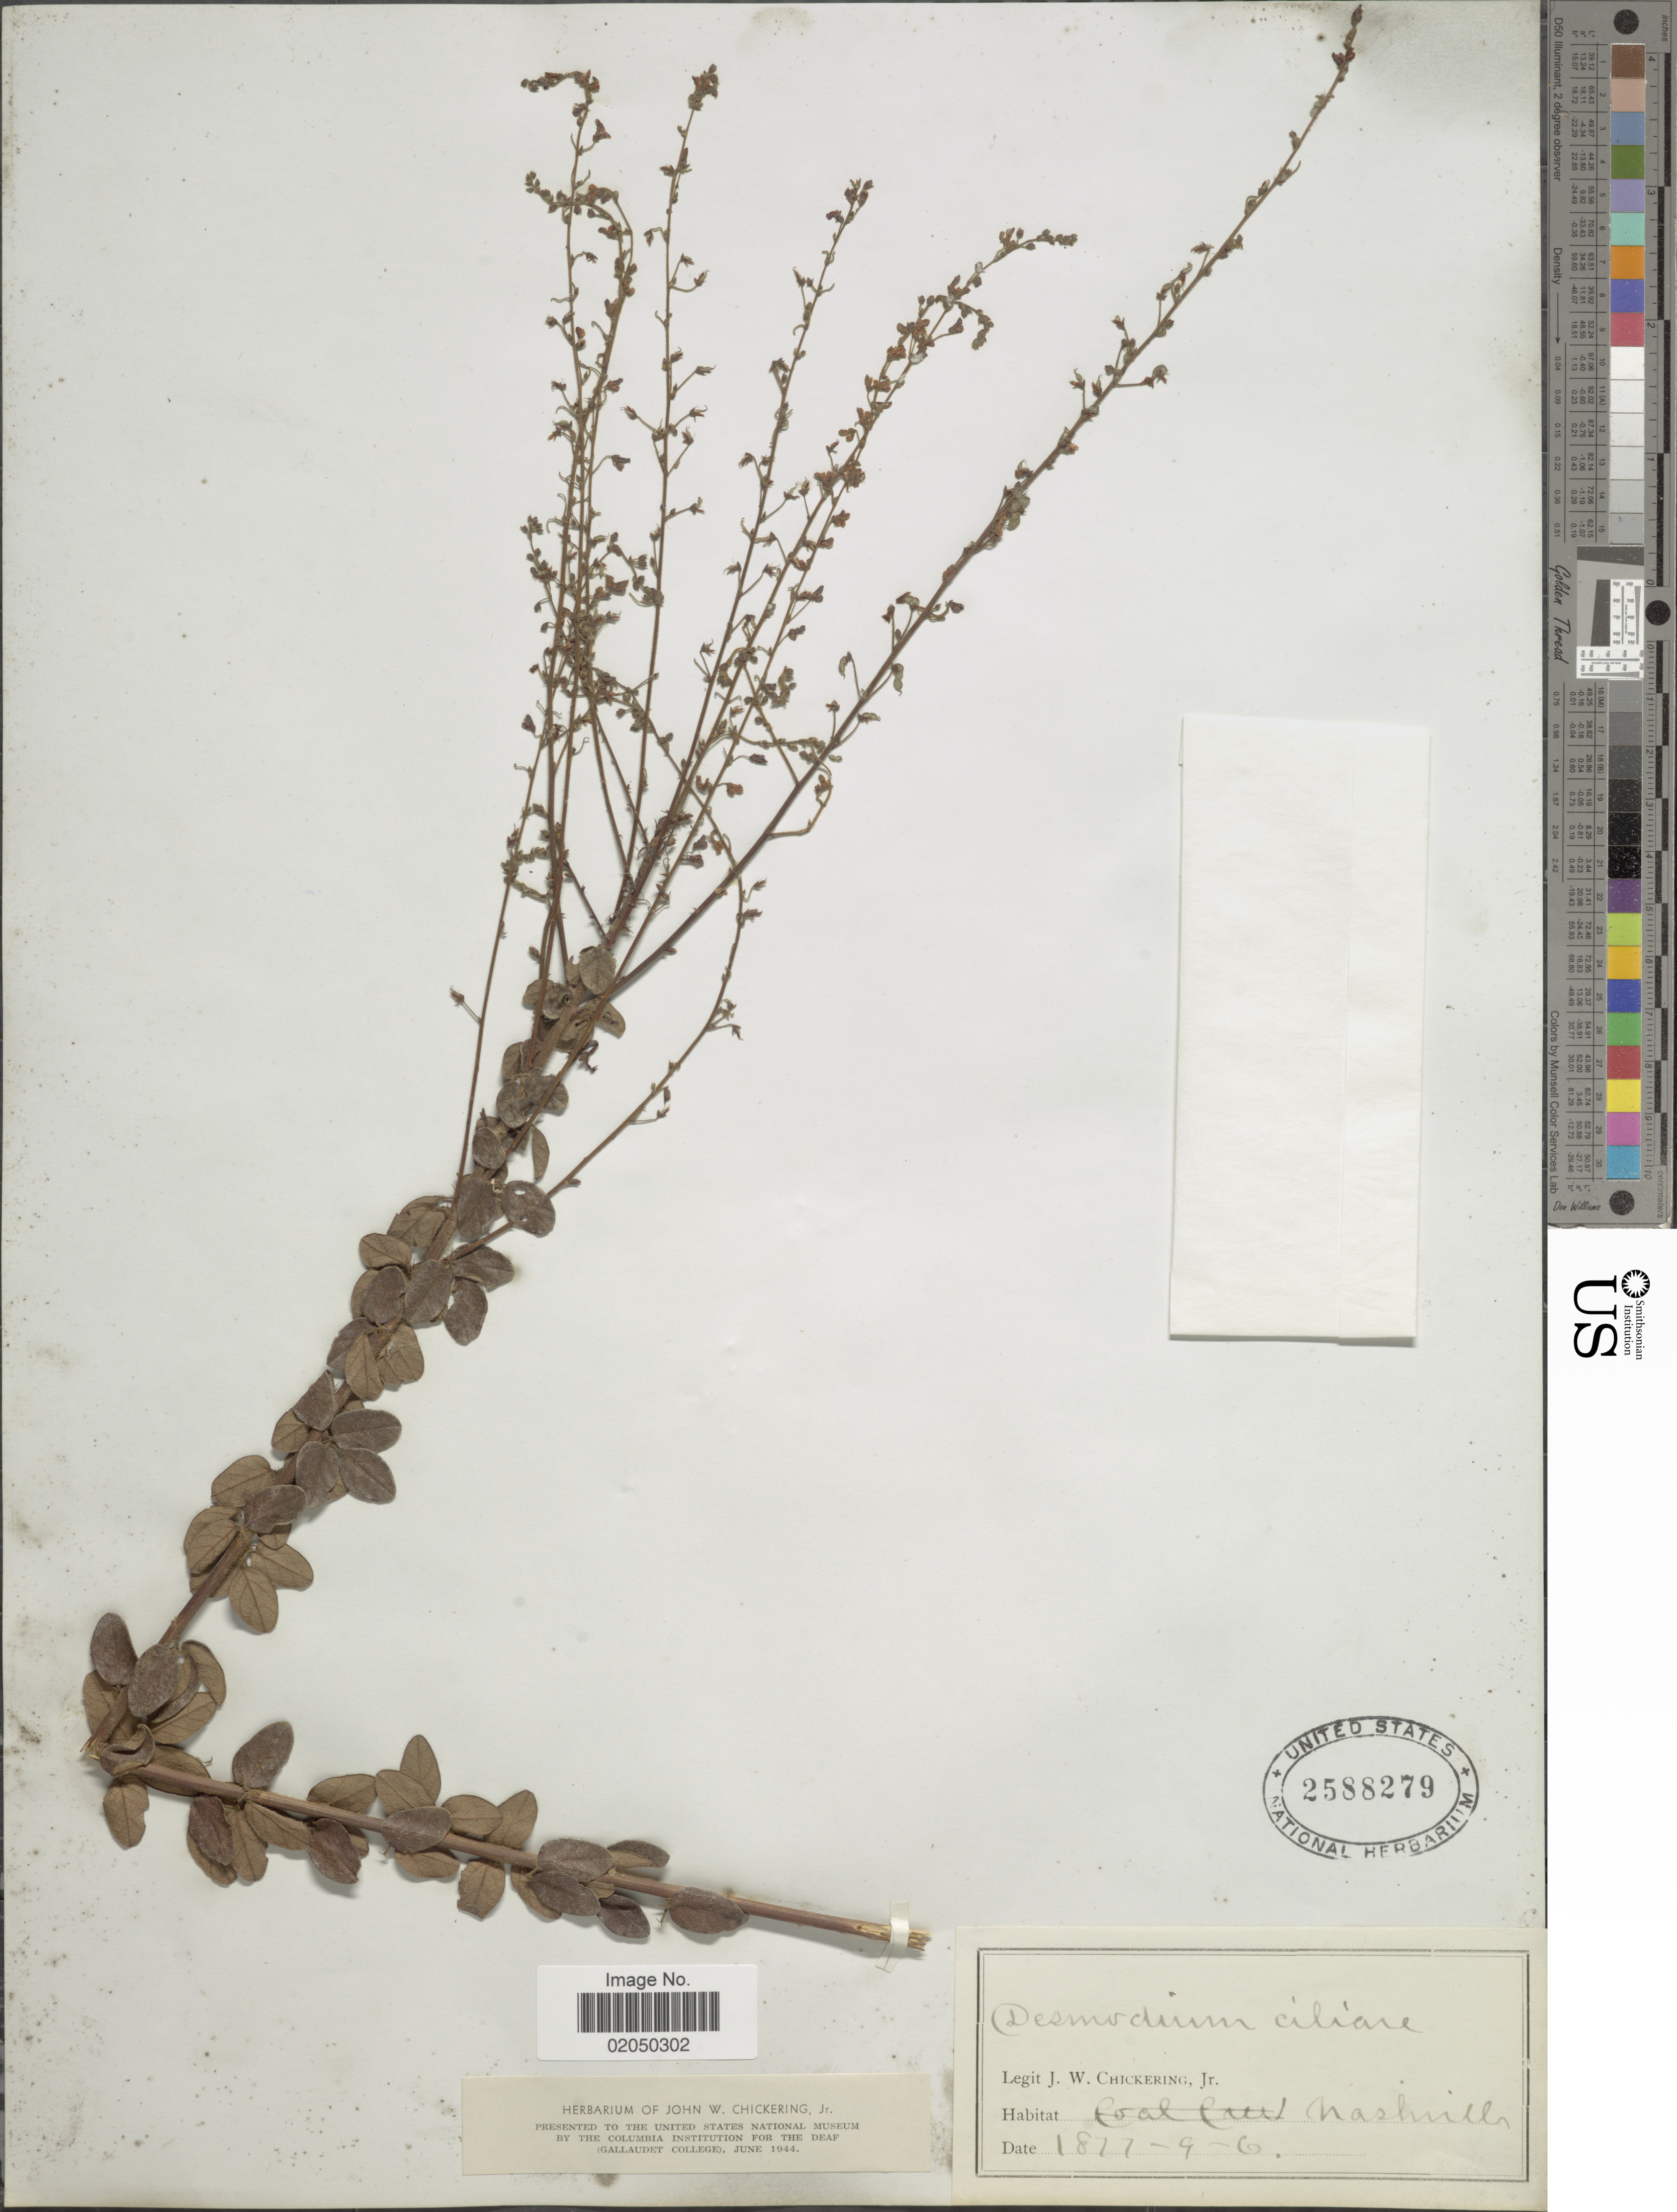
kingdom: Plantae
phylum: Tracheophyta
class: Magnoliopsida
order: Fabales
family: Fabaceae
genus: Desmodium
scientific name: Desmodium ciliare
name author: (Muhl. ex Willd.) DC.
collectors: J. W. Chickering Jr.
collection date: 1877-09-06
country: United States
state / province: Tennessee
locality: Nashville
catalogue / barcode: US 2588279